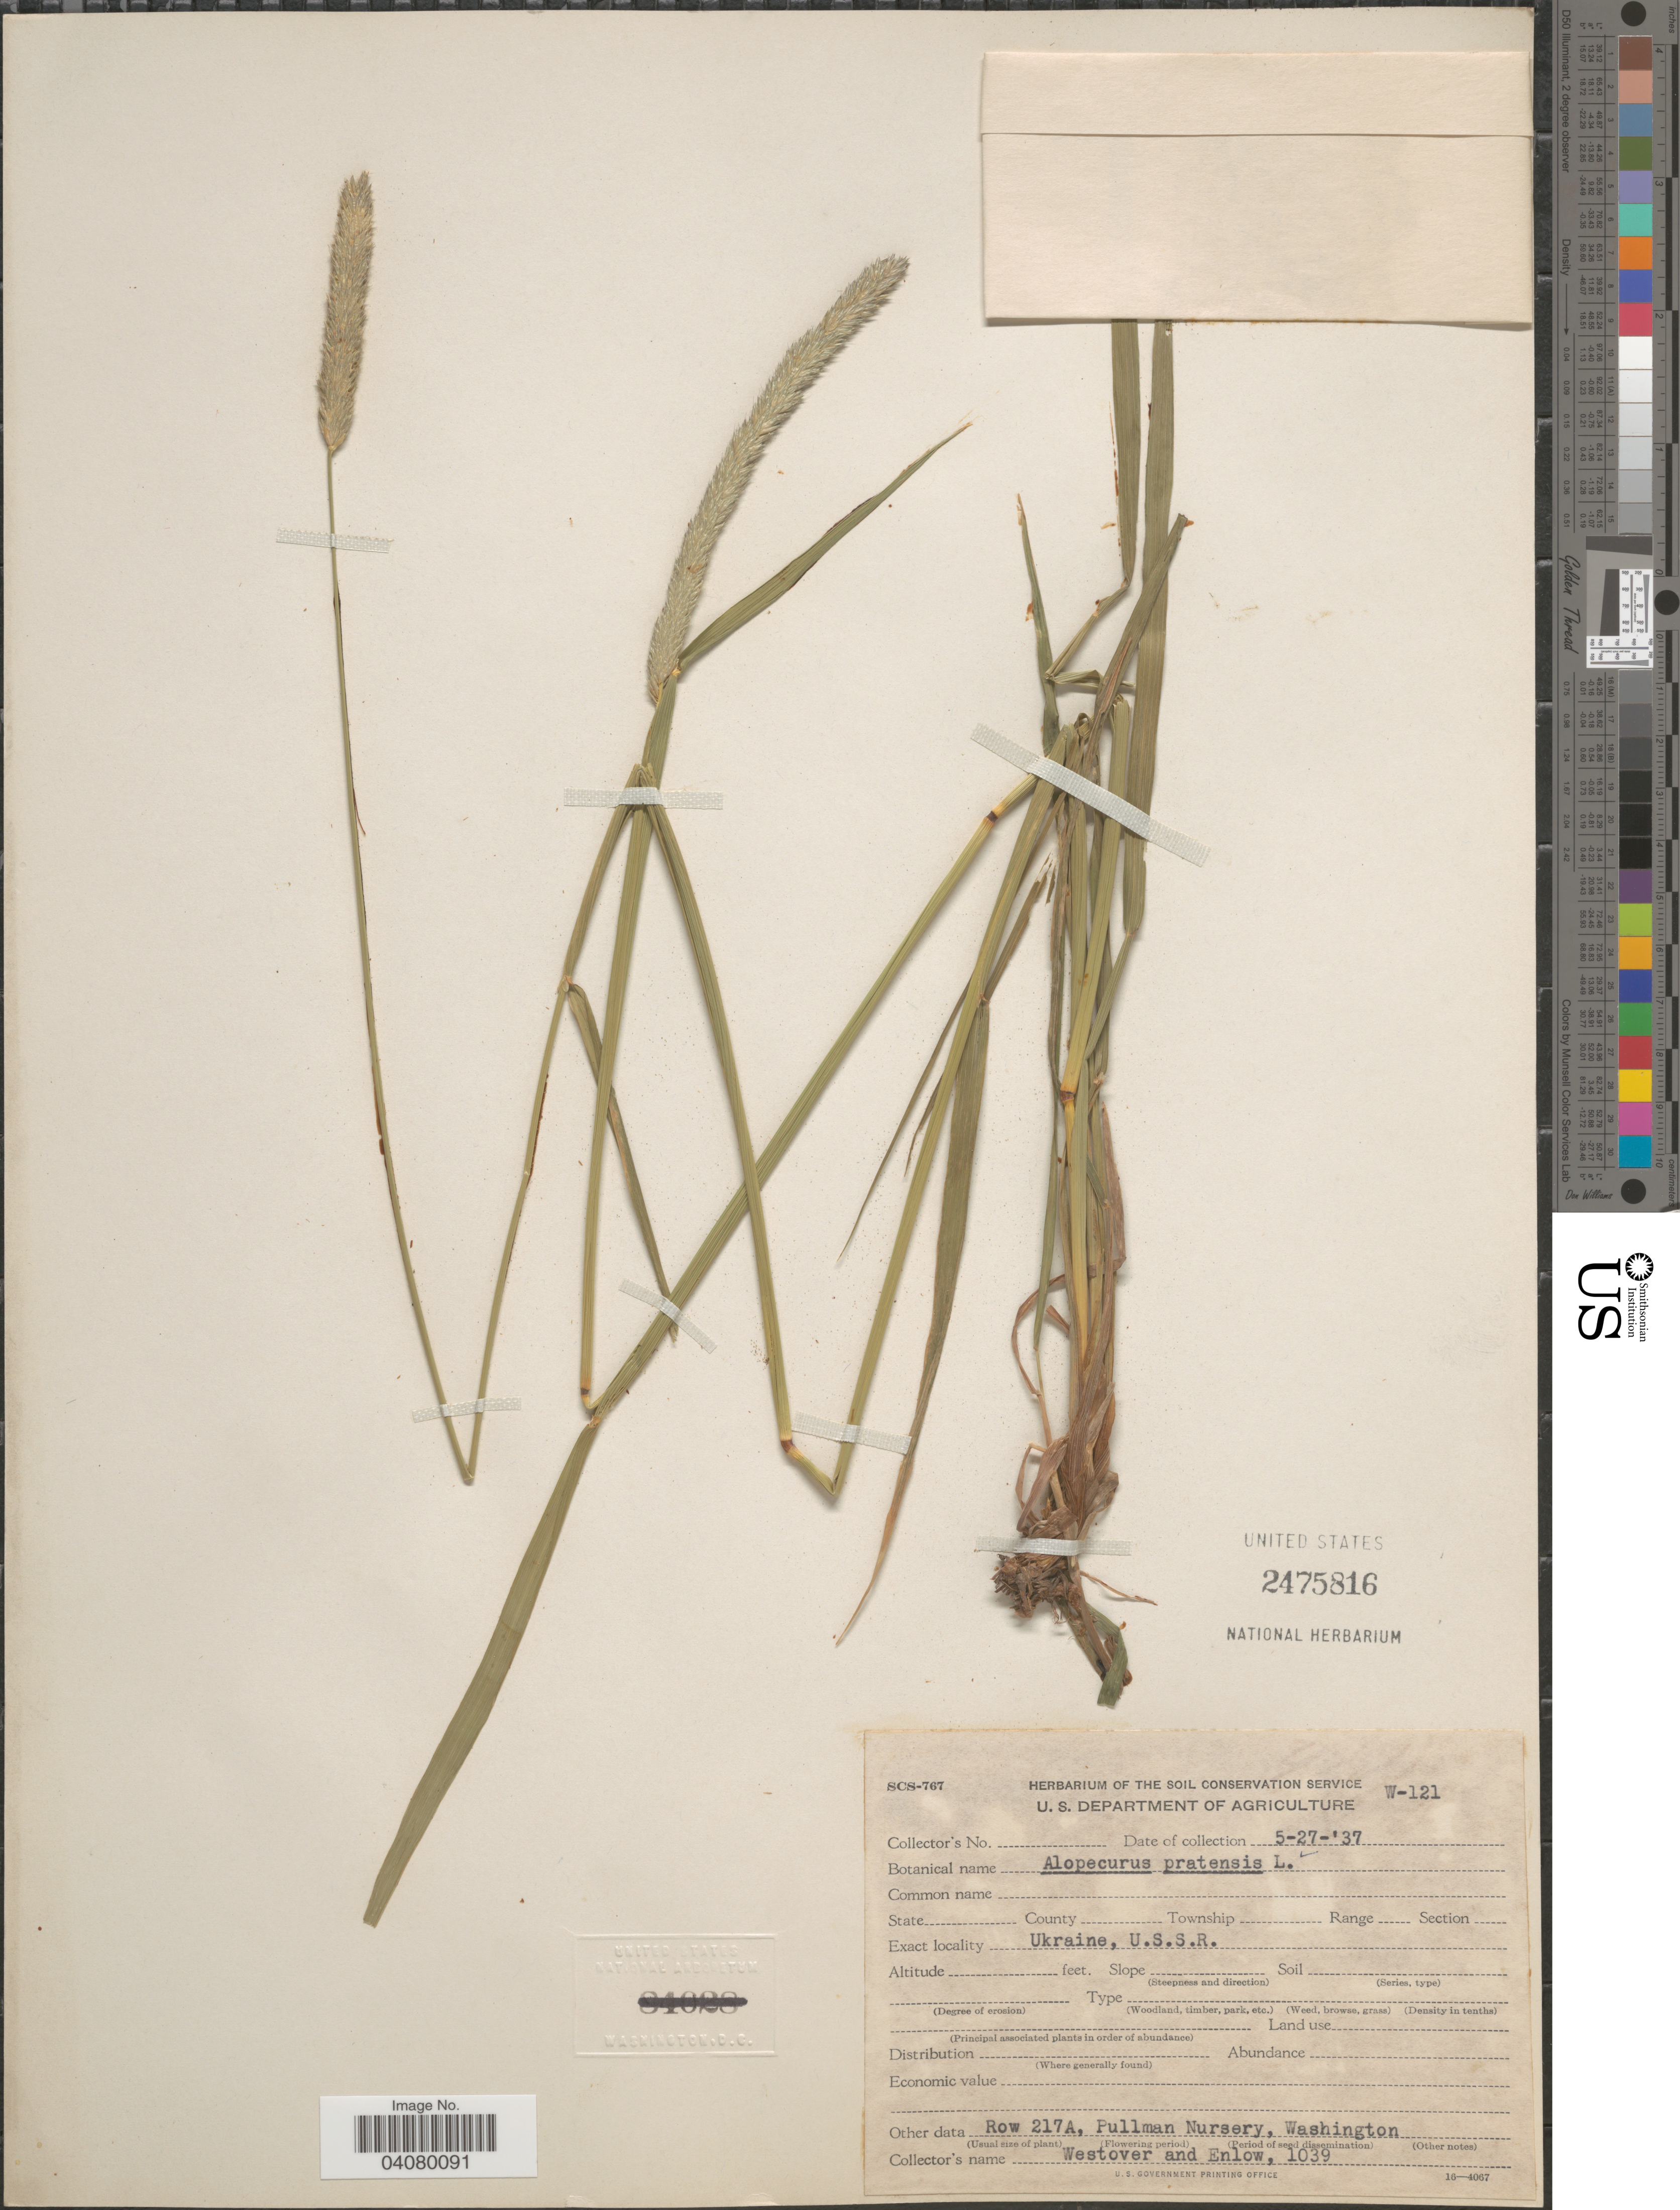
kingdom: Plantae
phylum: Tracheophyta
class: Liliopsida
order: Poales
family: Poaceae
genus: Alopecurus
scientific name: Alopecurus pratensis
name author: L.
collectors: Westover & Enlow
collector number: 1039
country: United States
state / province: Washington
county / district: Whitman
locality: Row 217A, Pullman Nursery.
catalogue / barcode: US 2475816